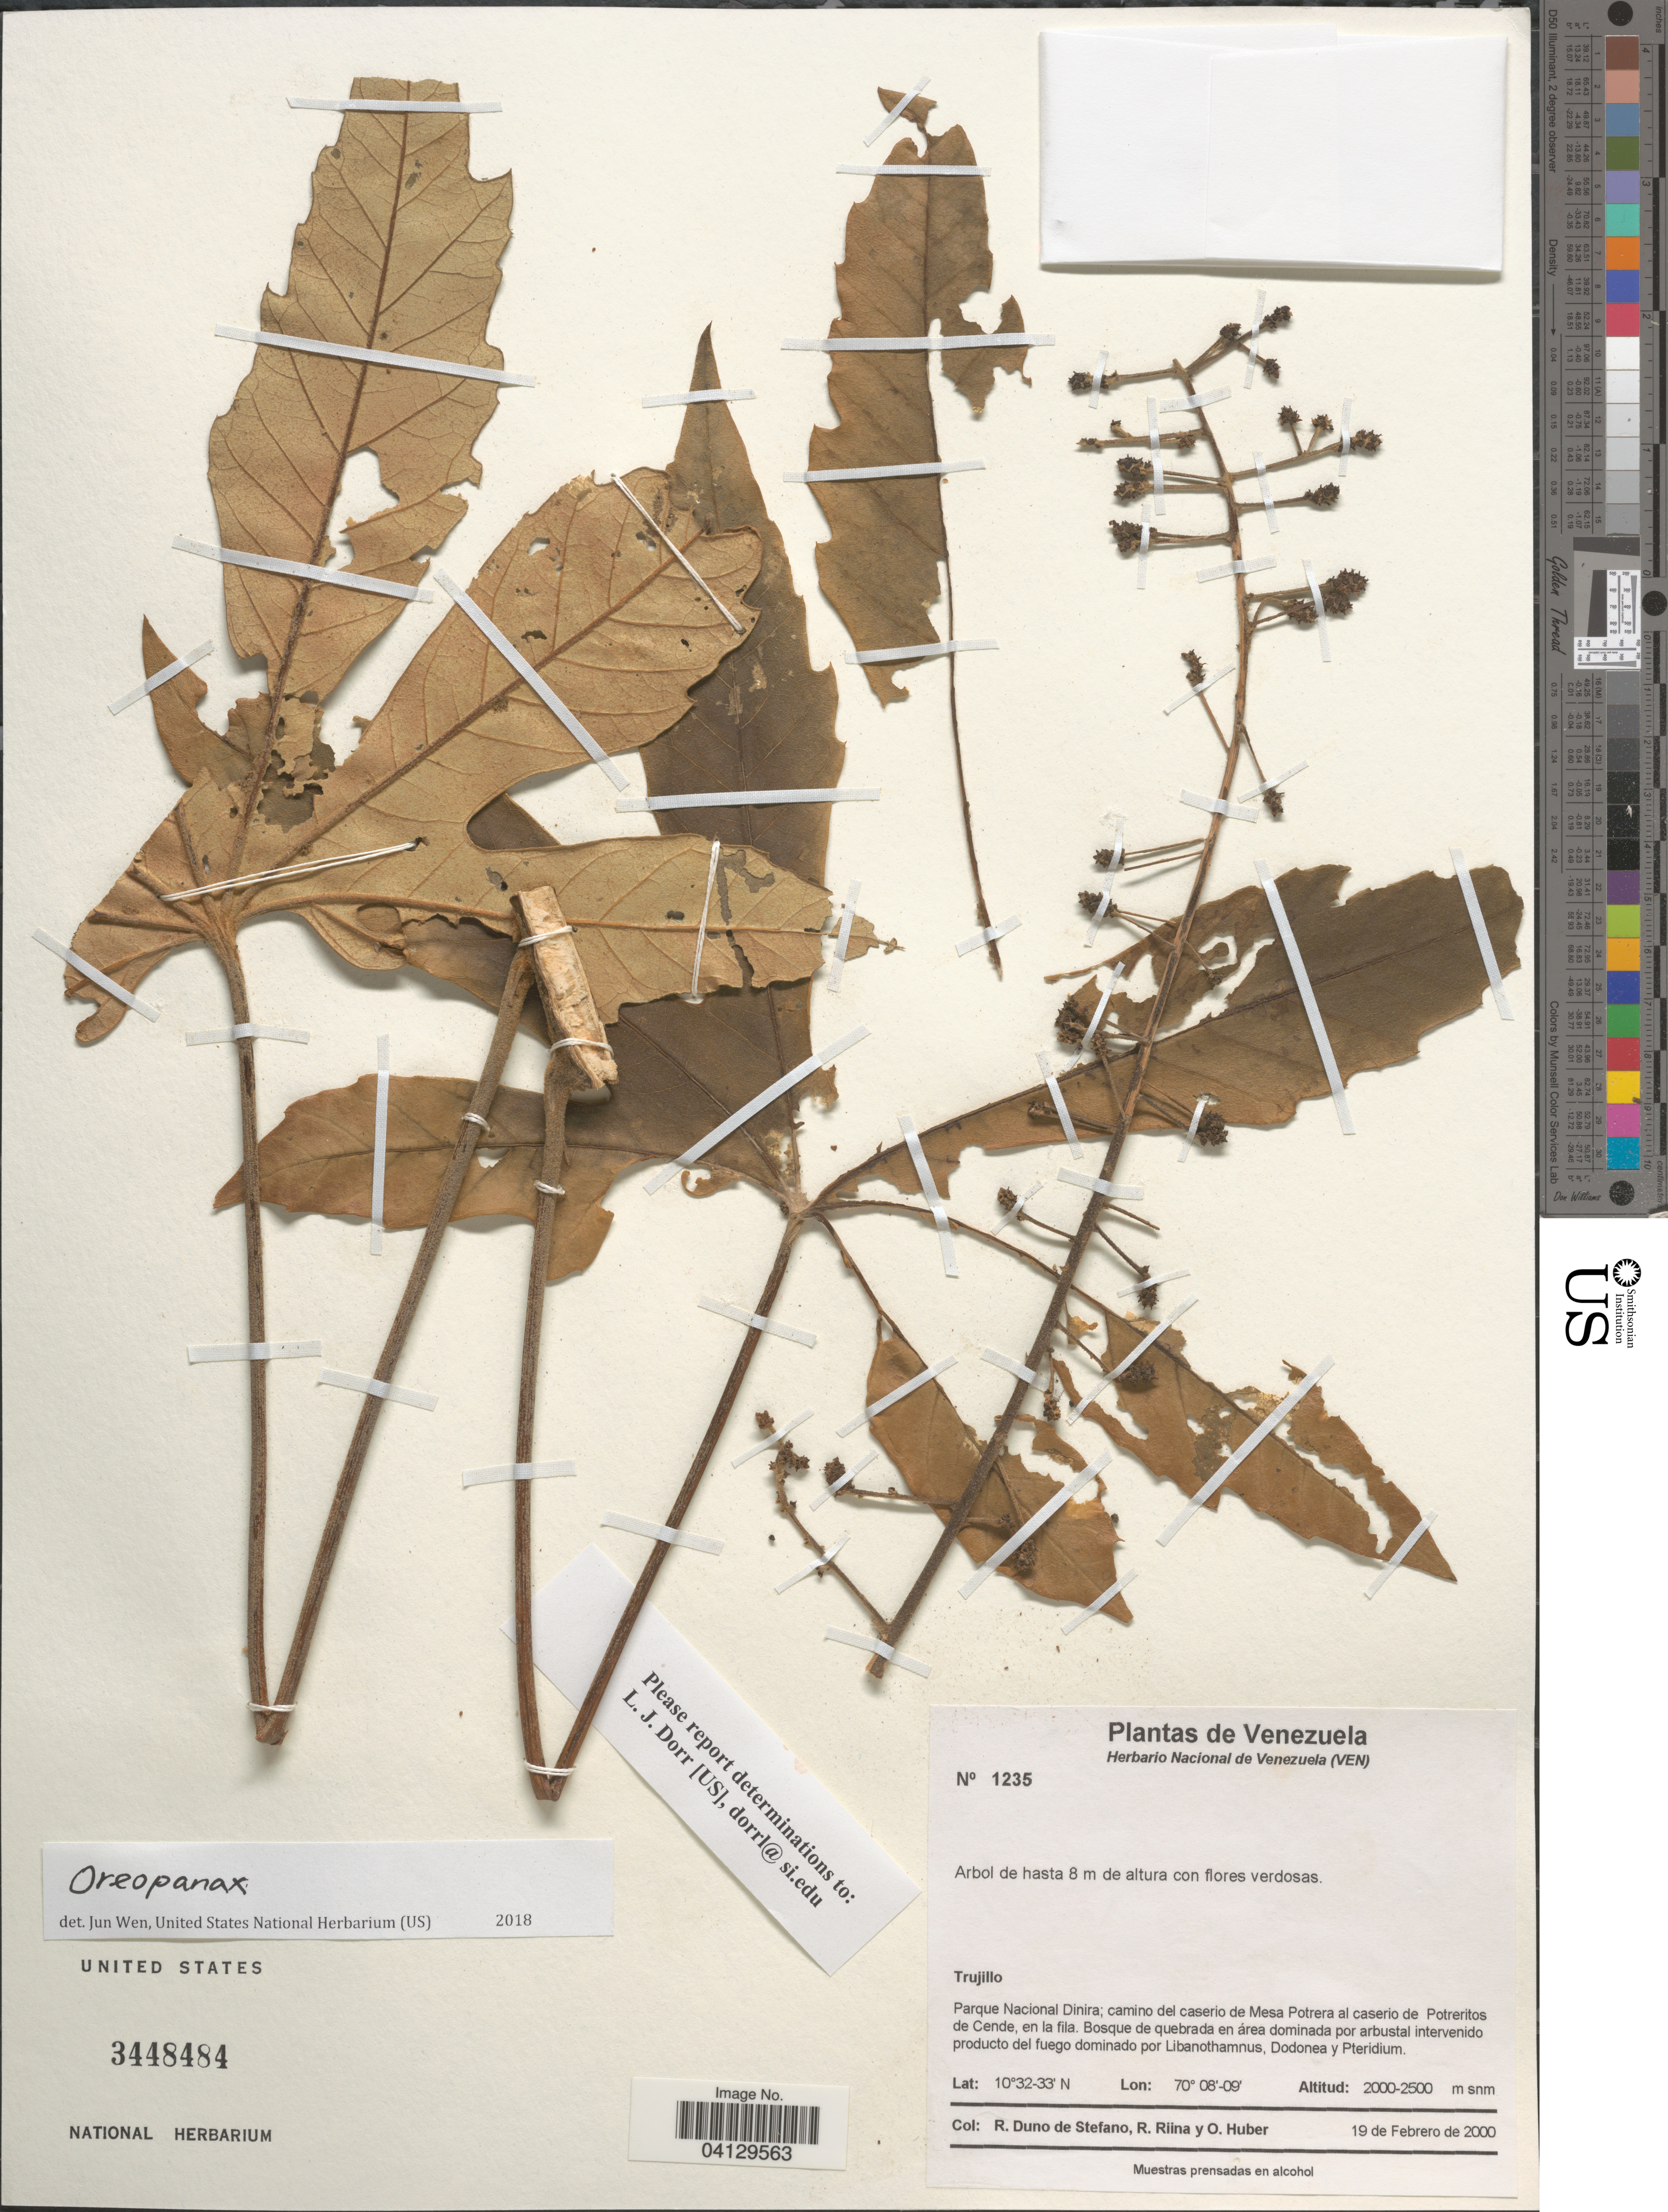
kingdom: Plantae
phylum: Tracheophyta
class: Magnoliopsida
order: Apiales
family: Araliaceae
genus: Oreopanax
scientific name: Oreopanax sp.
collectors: R. Duno de Stefano, R. Riina & O. Huber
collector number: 1235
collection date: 2000-02-19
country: Venezuela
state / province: Trujillo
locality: Parque Nacional Dinira; camino del caserio de Mesa Potrera al caserio de Potreritos de Cende, en la fila.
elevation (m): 2000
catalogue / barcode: US 3448484